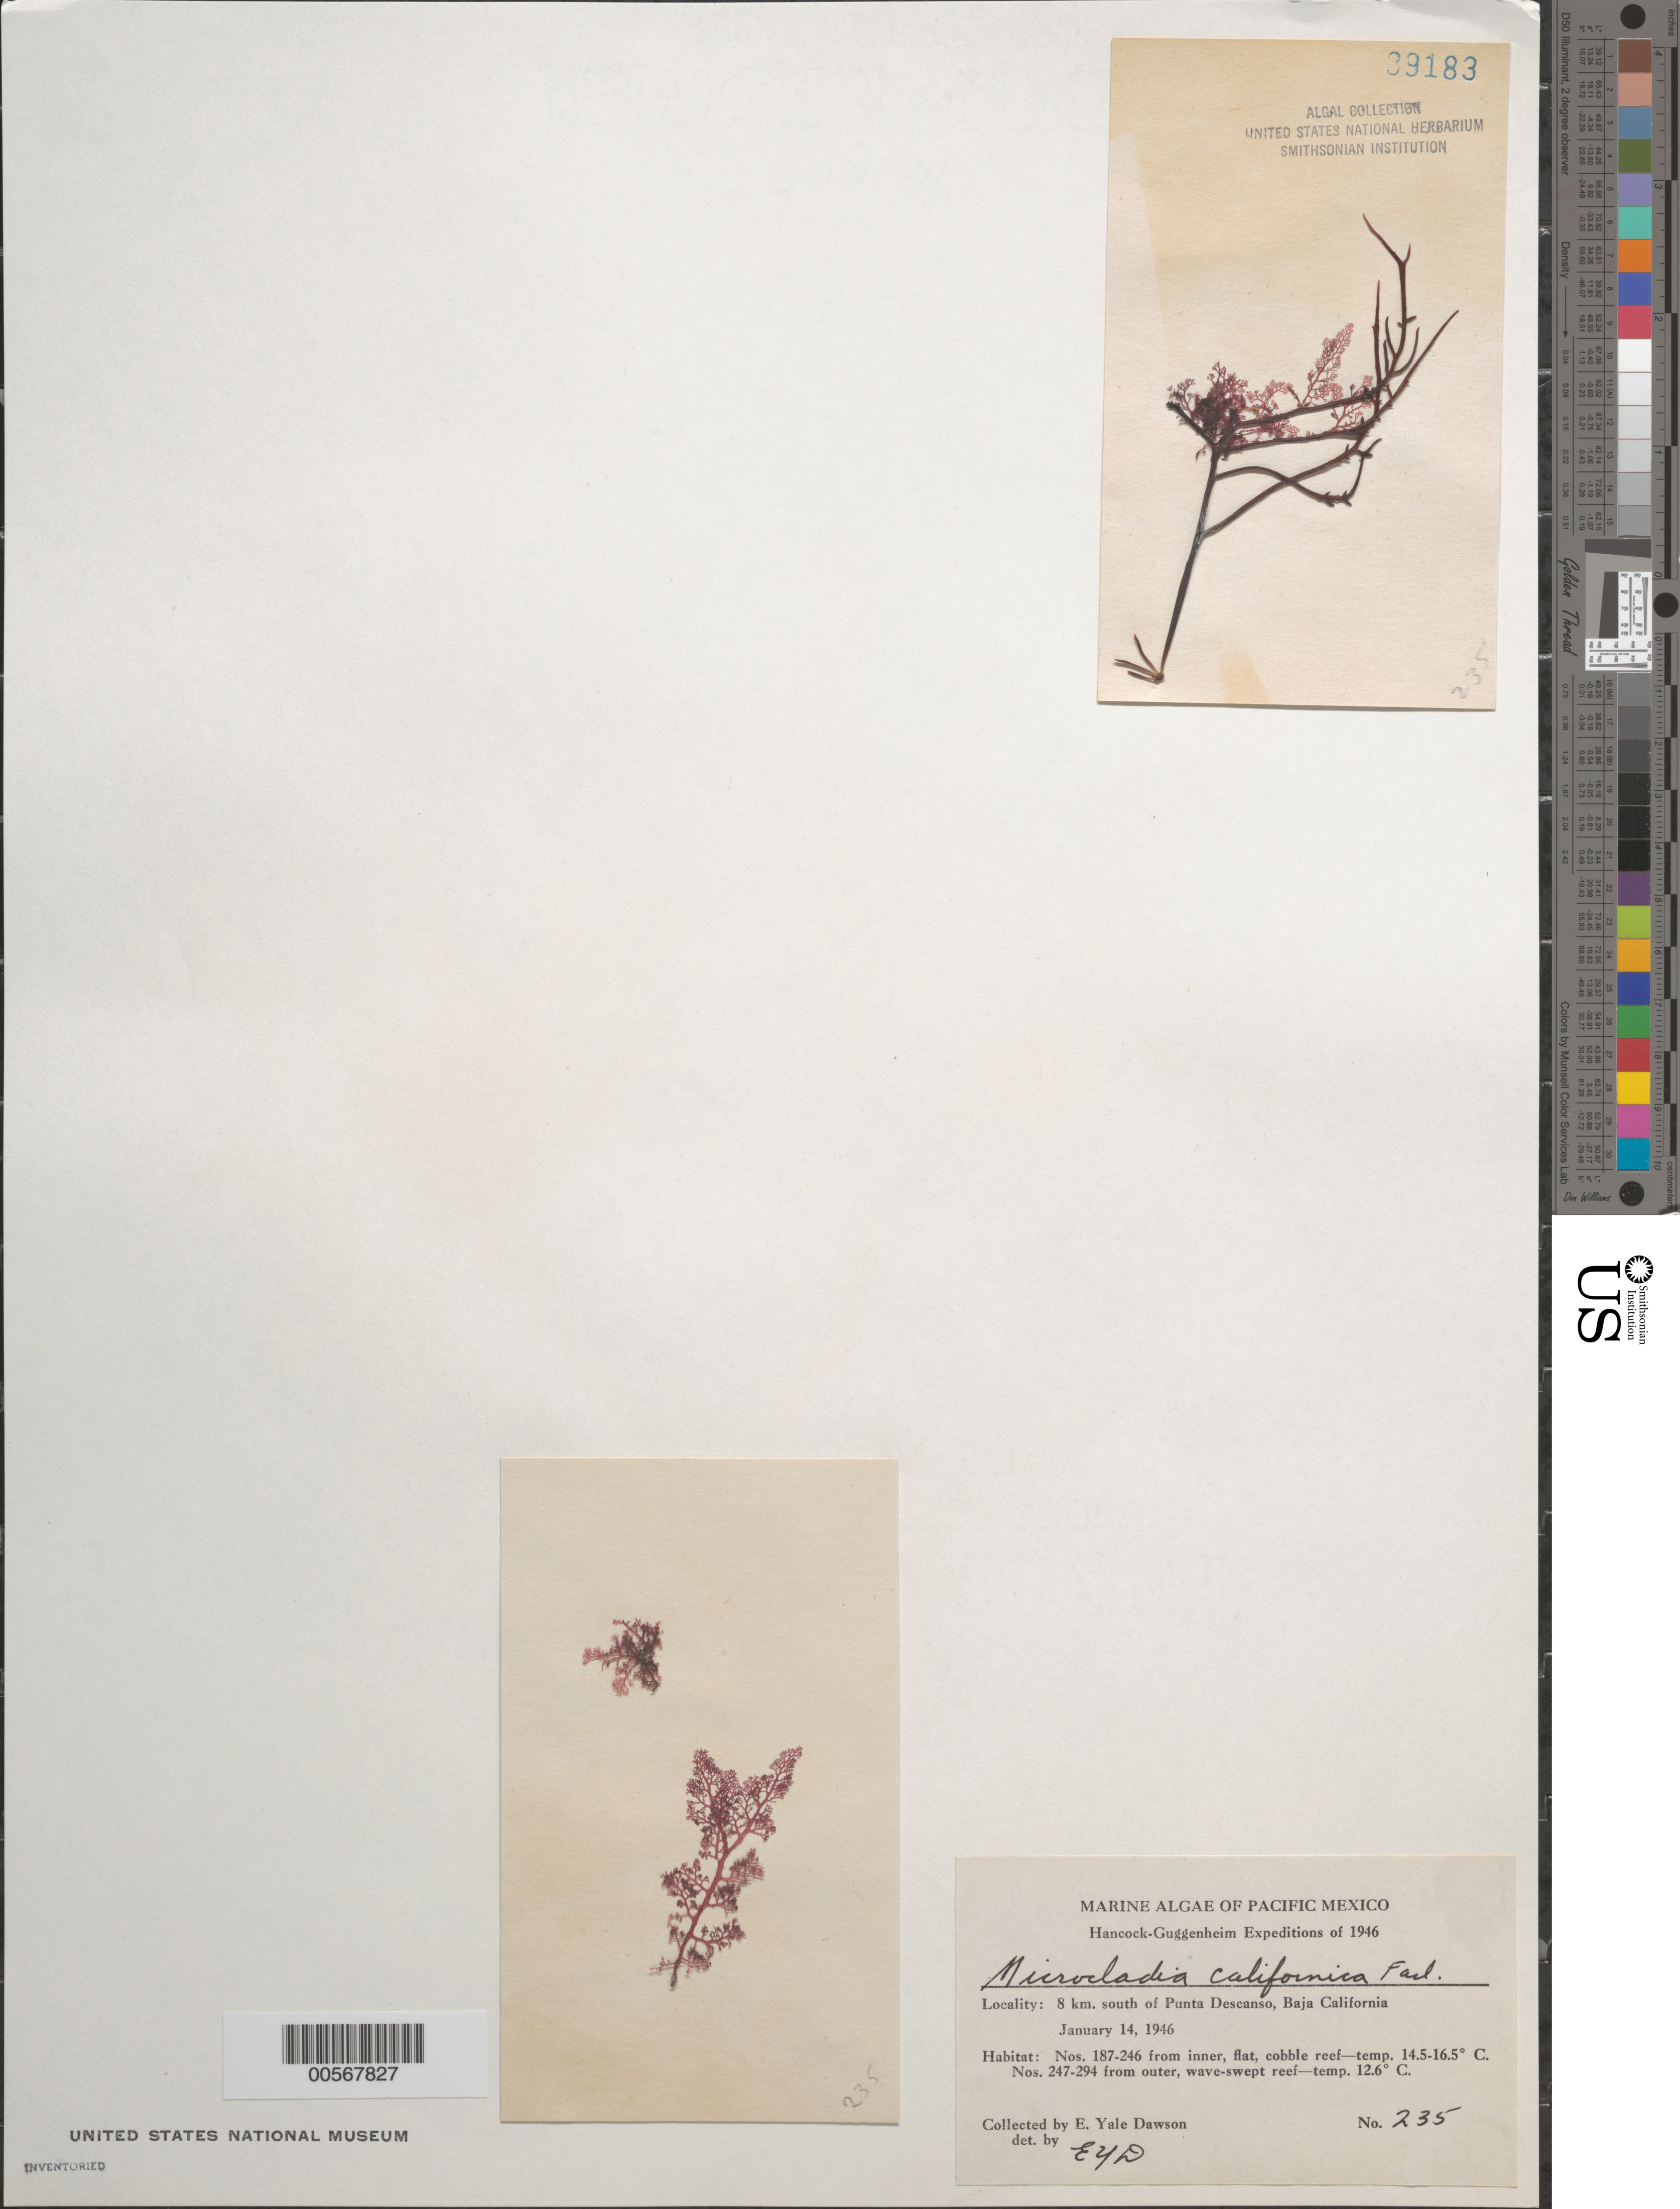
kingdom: Plantae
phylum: Rhodophyta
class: Florideophyceae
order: Ceramiales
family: Ceramiaceae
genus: Campylaephora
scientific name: Campylaephora californica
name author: (Farl.) T.O. Cho in T.O. Cho et al.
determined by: Algae name updating Project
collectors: E. Y. Dawson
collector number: EYD 235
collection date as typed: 14 Jan 1946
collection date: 1946-01-14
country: Mexico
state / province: Baja California Norte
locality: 8 km south of Punta Descanso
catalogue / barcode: US 39183